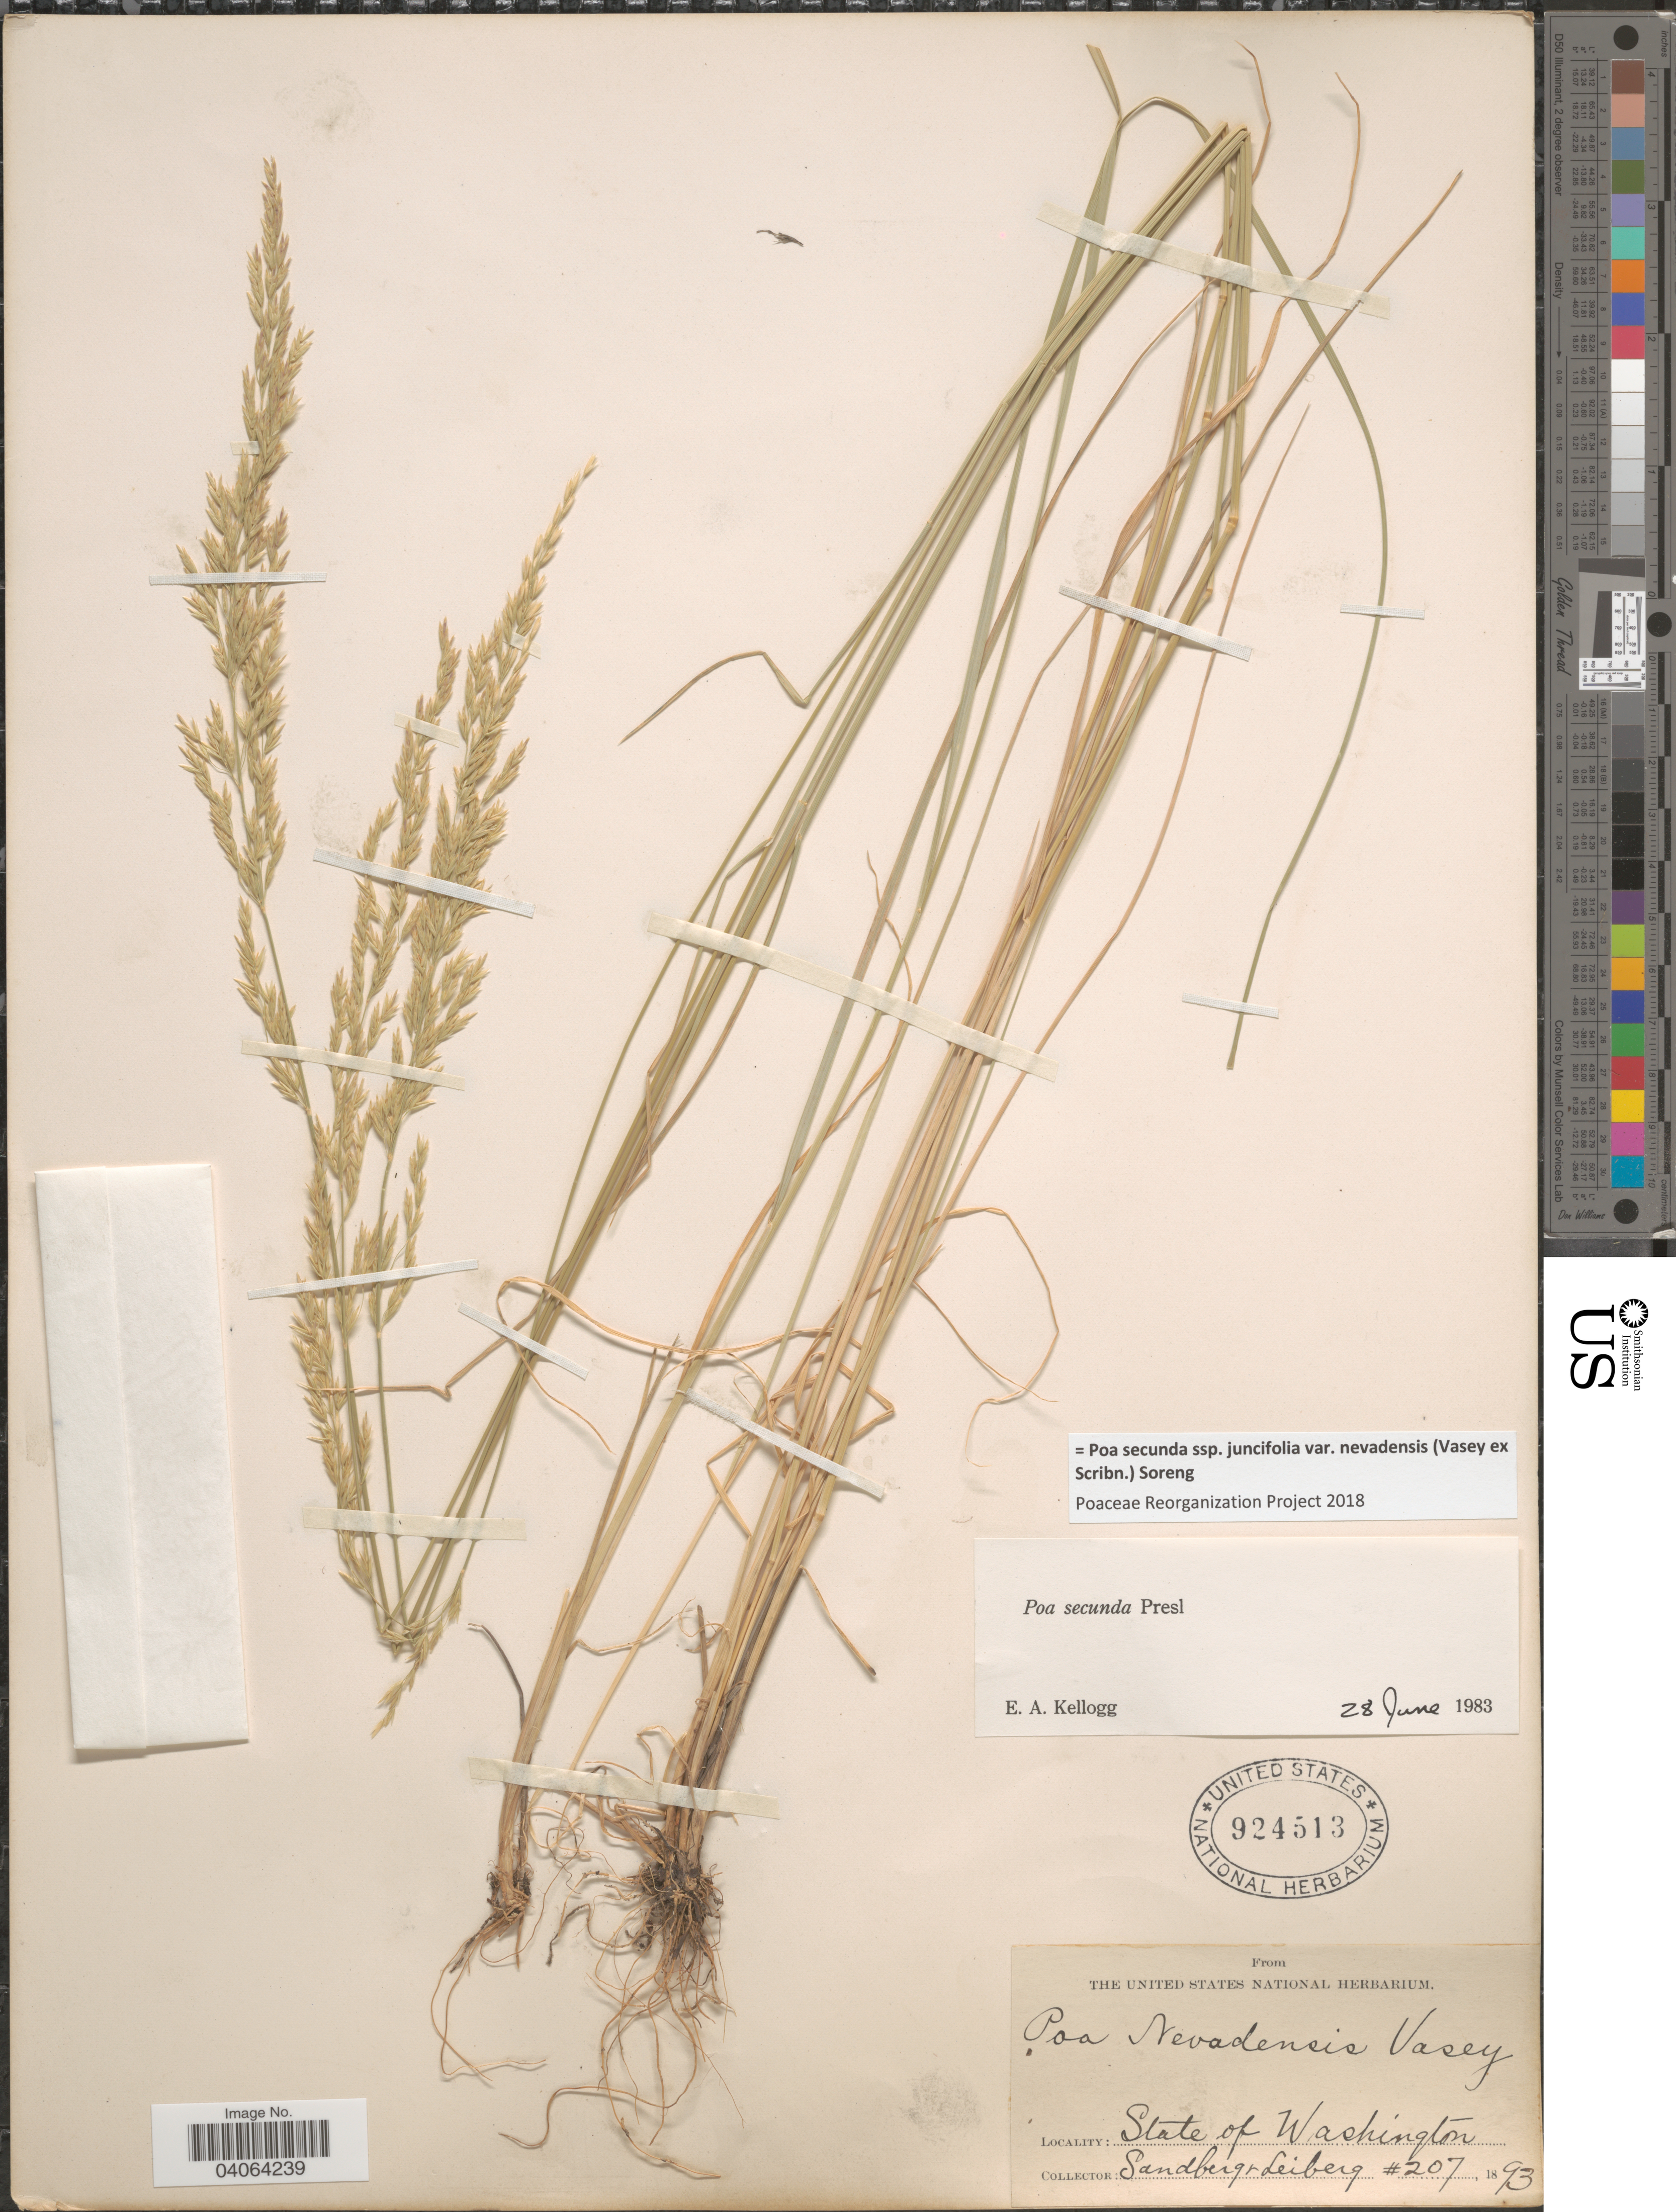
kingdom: Plantae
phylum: Tracheophyta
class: Liliopsida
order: Poales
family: Poaceae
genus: Poa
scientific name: Poa secunda subsp. juncifolia var. nevadensis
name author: (Vasey ex Scribn.) Soreng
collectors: Sandberg & -. Leiberg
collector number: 207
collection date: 1893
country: United States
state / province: Washington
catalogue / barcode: US 924513